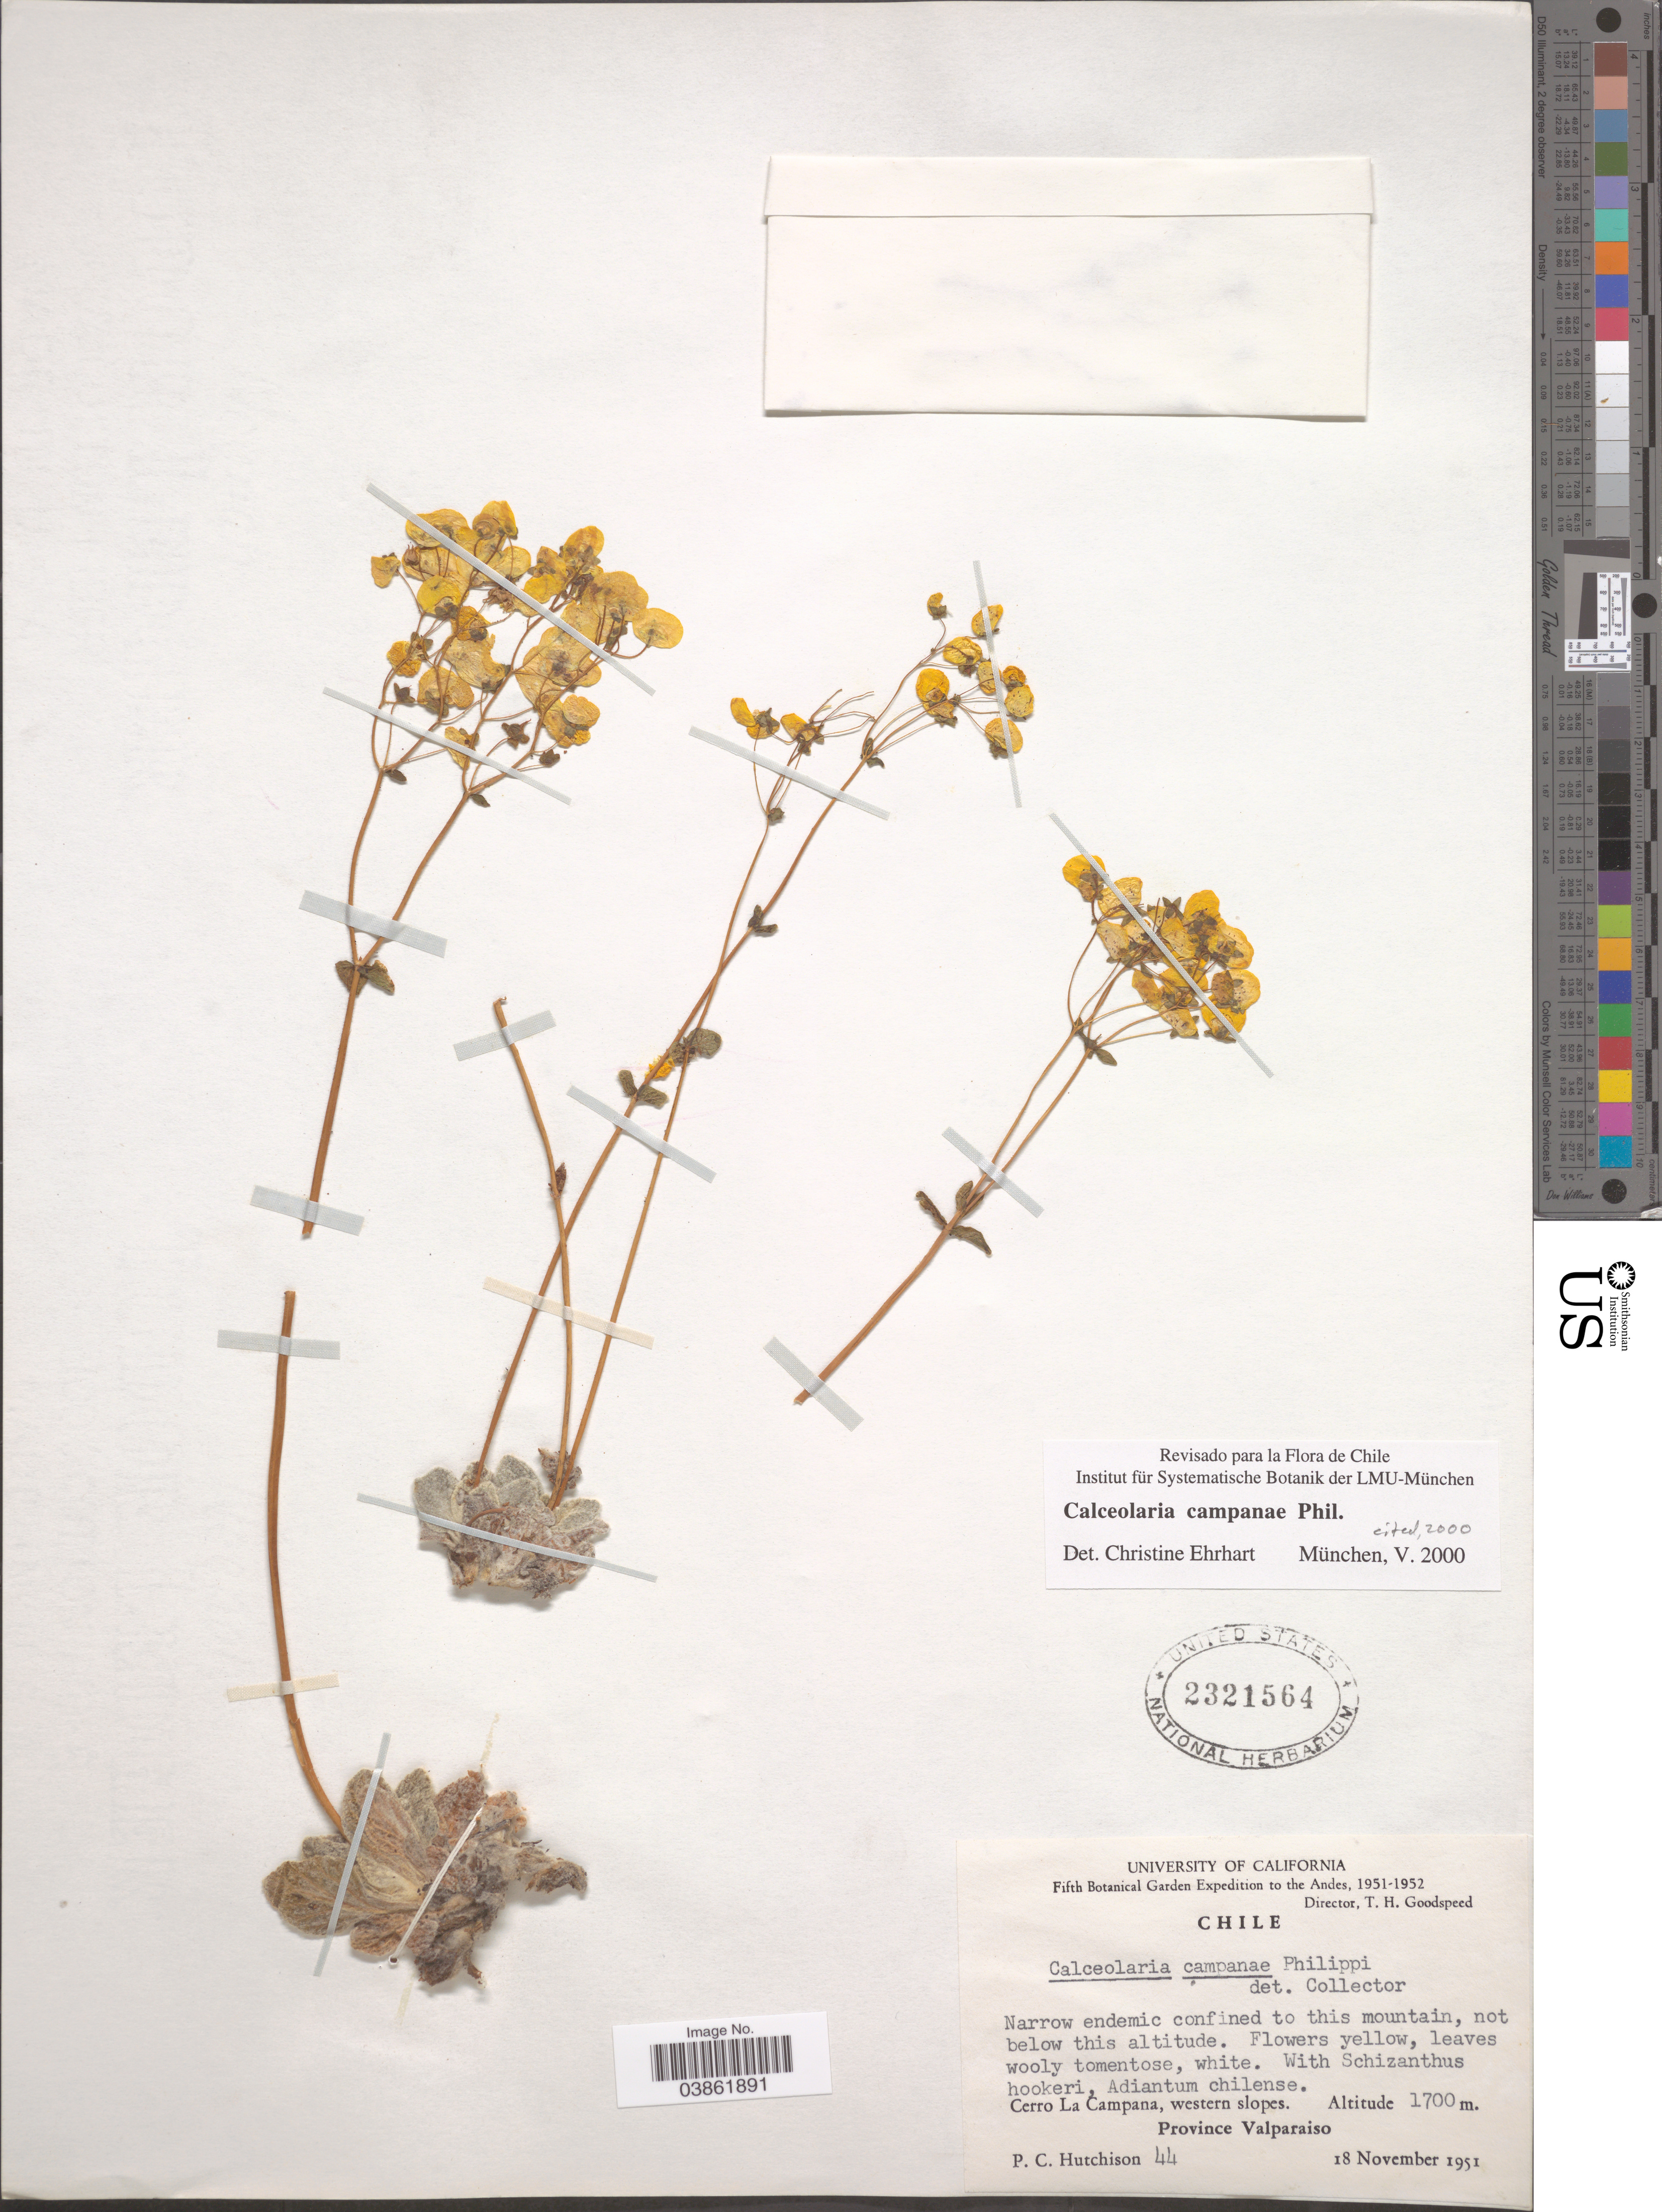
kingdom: Plantae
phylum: Tracheophyta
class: Magnoliopsida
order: Lamiales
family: Calceolariaceae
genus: Calceolaria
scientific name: Calceolaria campanae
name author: Phil.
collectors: P. C. Hutchison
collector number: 44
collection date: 1951-11-18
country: Chile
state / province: Valparaíso (V)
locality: The Andes. Cerro La Campana, western slopes. Province Valparaiso.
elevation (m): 1700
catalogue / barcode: US 2321564